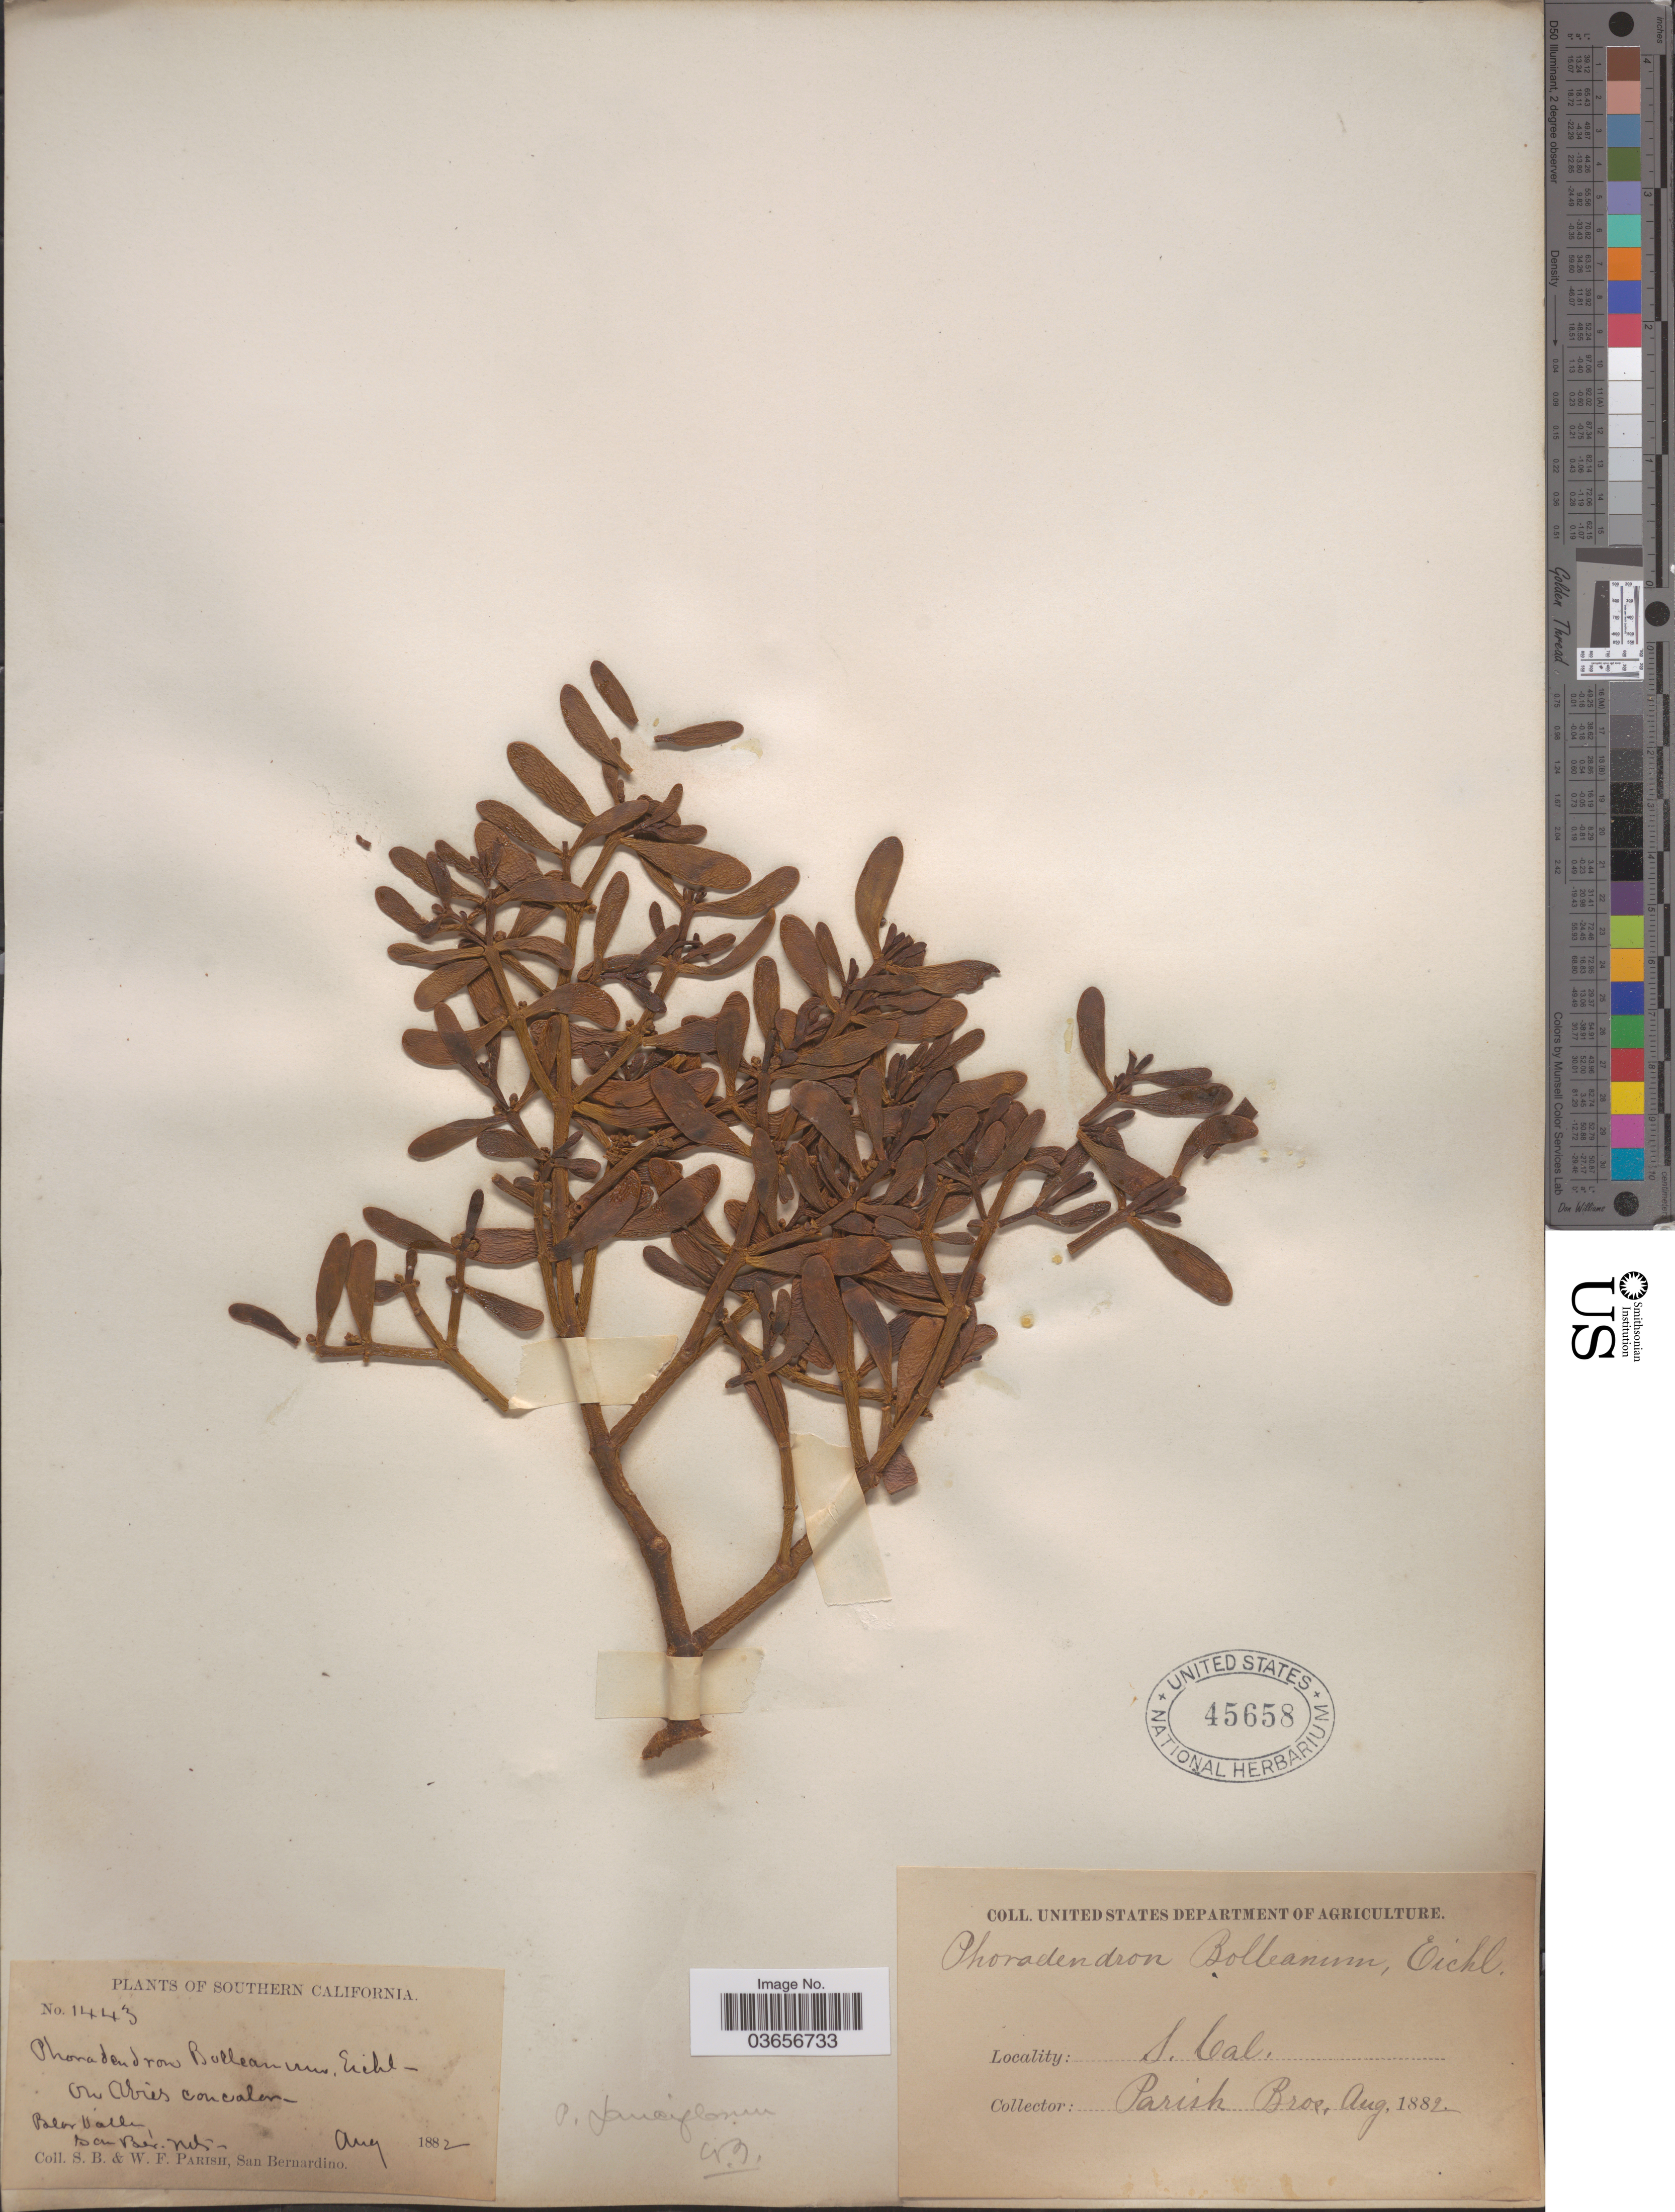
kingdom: Plantae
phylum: Tracheophyta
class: Magnoliopsida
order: Santalales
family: Viscaceae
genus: Phoradendron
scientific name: Phoradendron bolleanum var. pauciflorum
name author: (Torr.) Fosberg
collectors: S. B. Parish & W. F. Parish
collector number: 1443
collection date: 1882-08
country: United States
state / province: California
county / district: San Bernardino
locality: Bear Valley. San Ber. Mts. S. Cal.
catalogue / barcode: US 45658